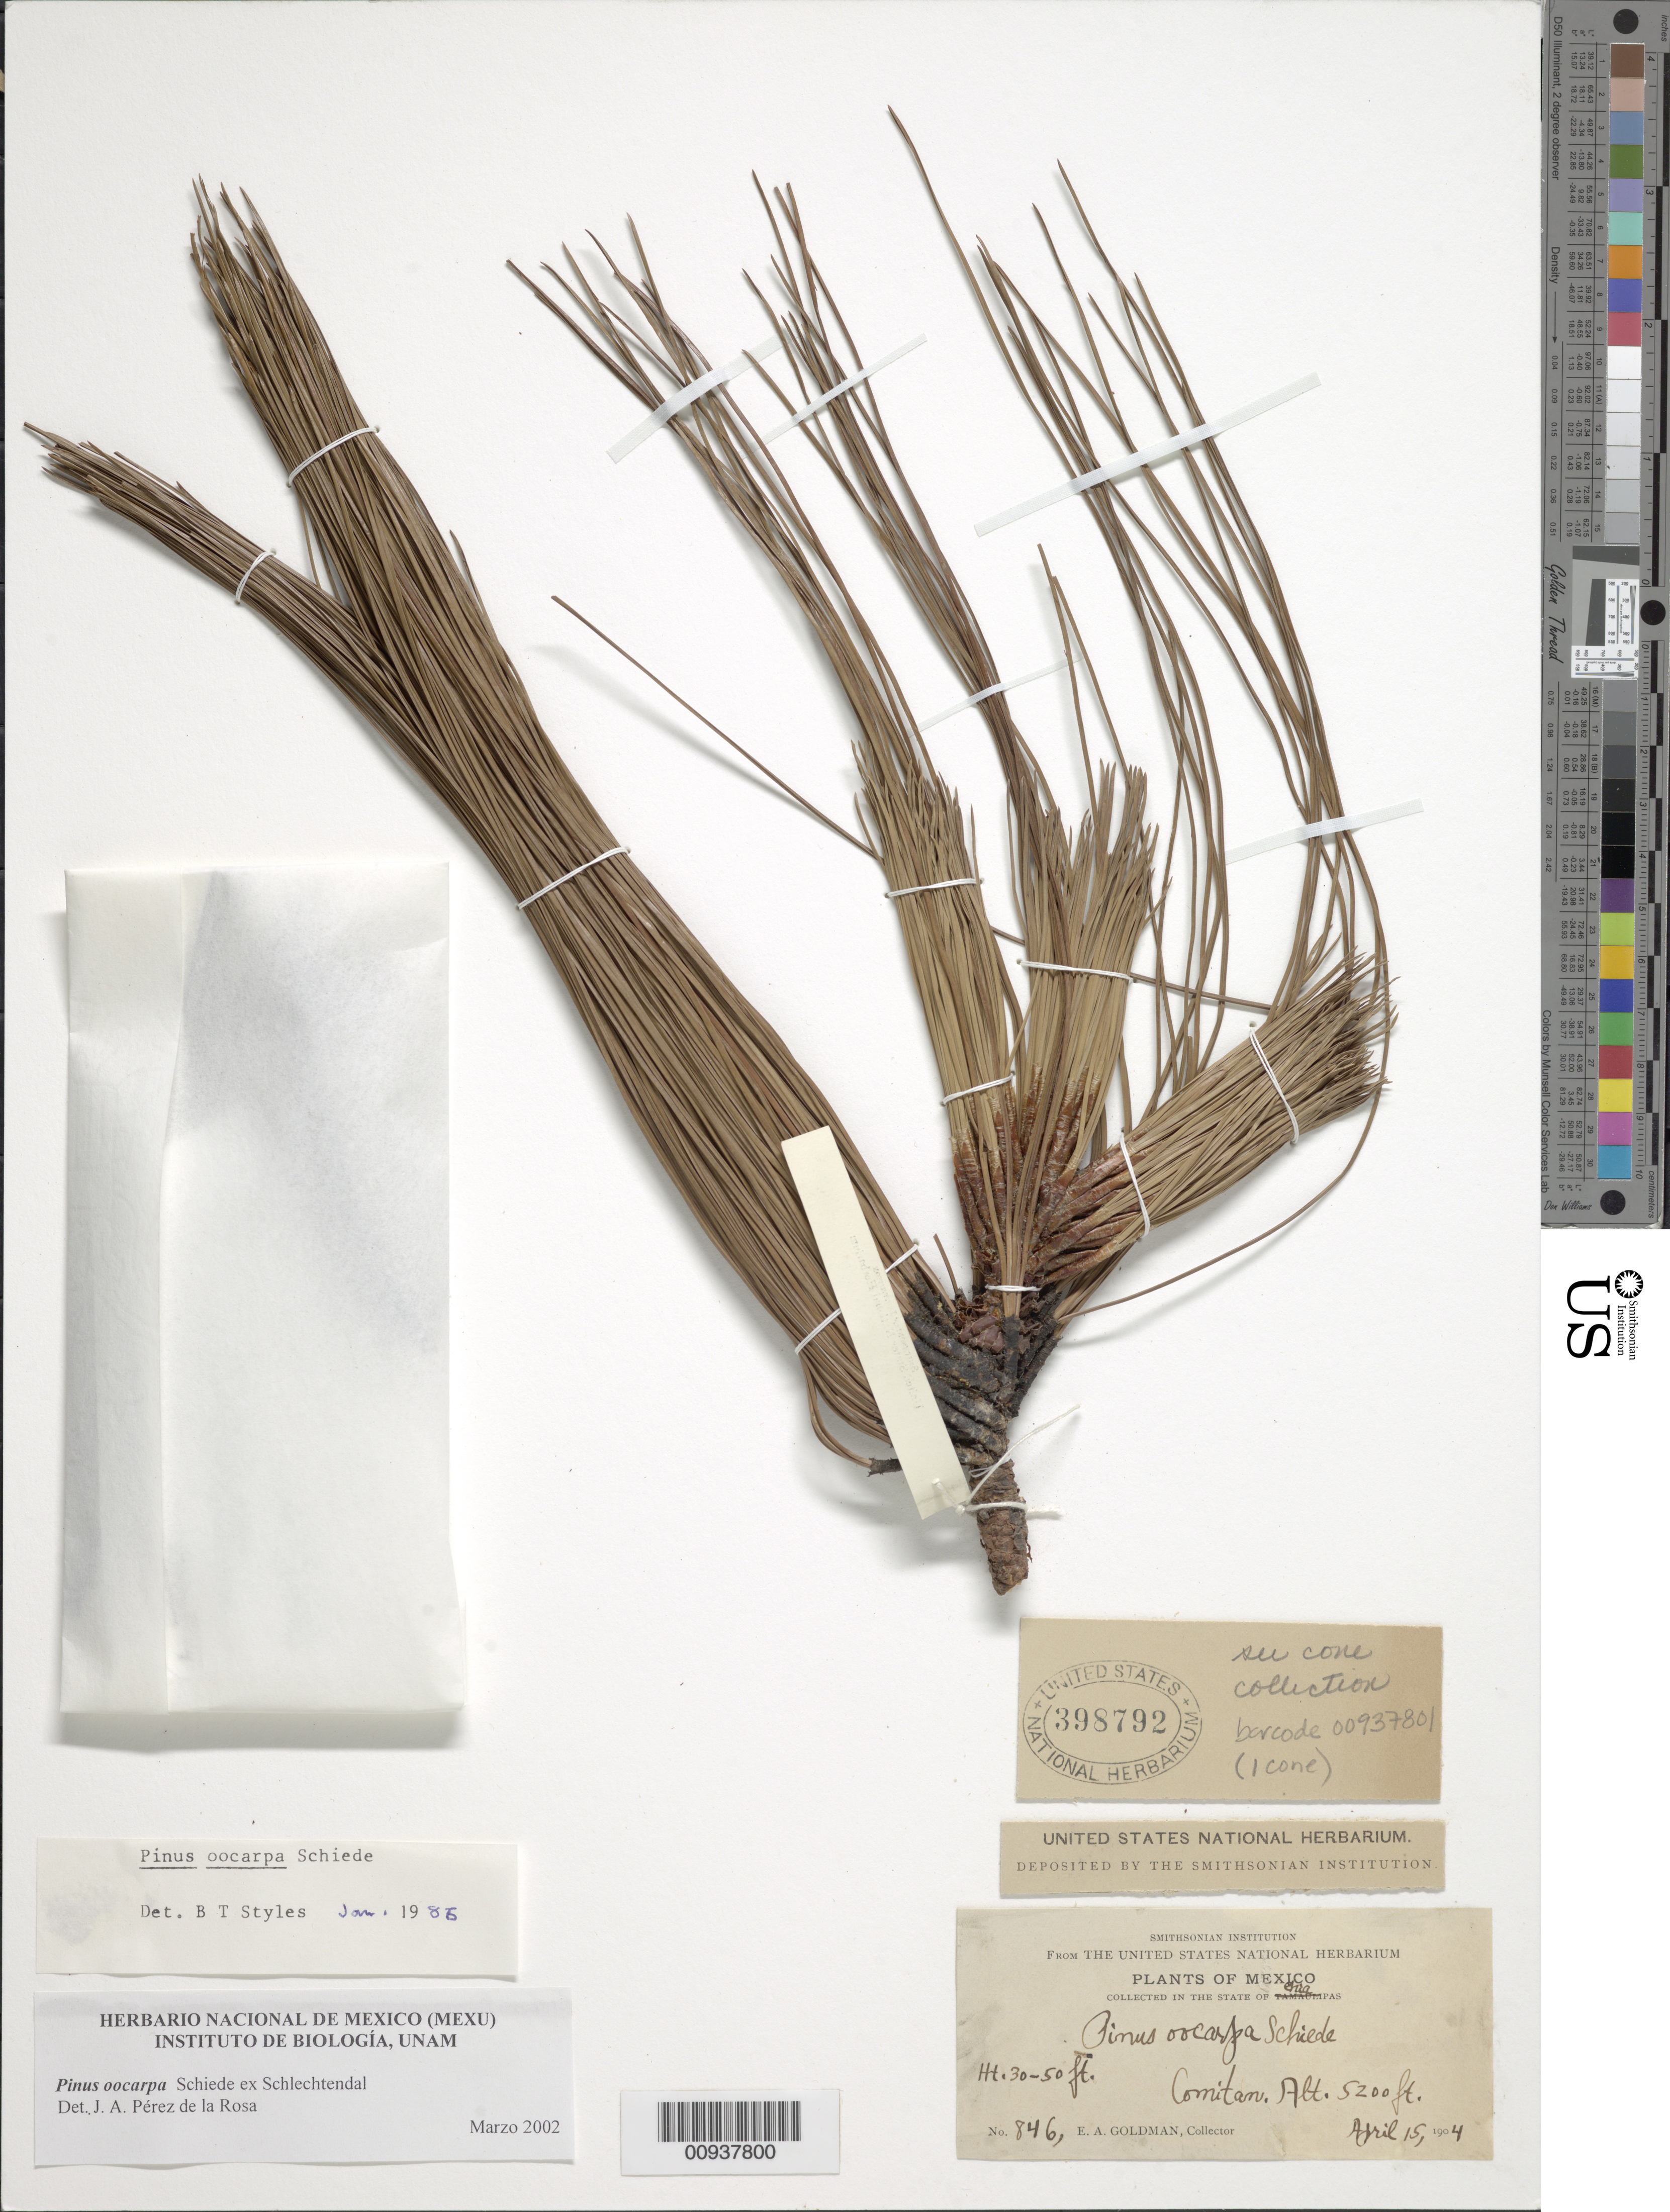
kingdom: Plantae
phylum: Tracheophyta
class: Pinopsida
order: Pinales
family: Pinaceae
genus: Pinus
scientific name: Pinus oocarpa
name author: Schiede ex Schltdl.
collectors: E. A. Goldman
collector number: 846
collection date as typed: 15 Apr 1904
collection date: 1904-04-15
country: Mexico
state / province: Chiapas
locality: Comitan.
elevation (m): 1585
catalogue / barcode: US 398792